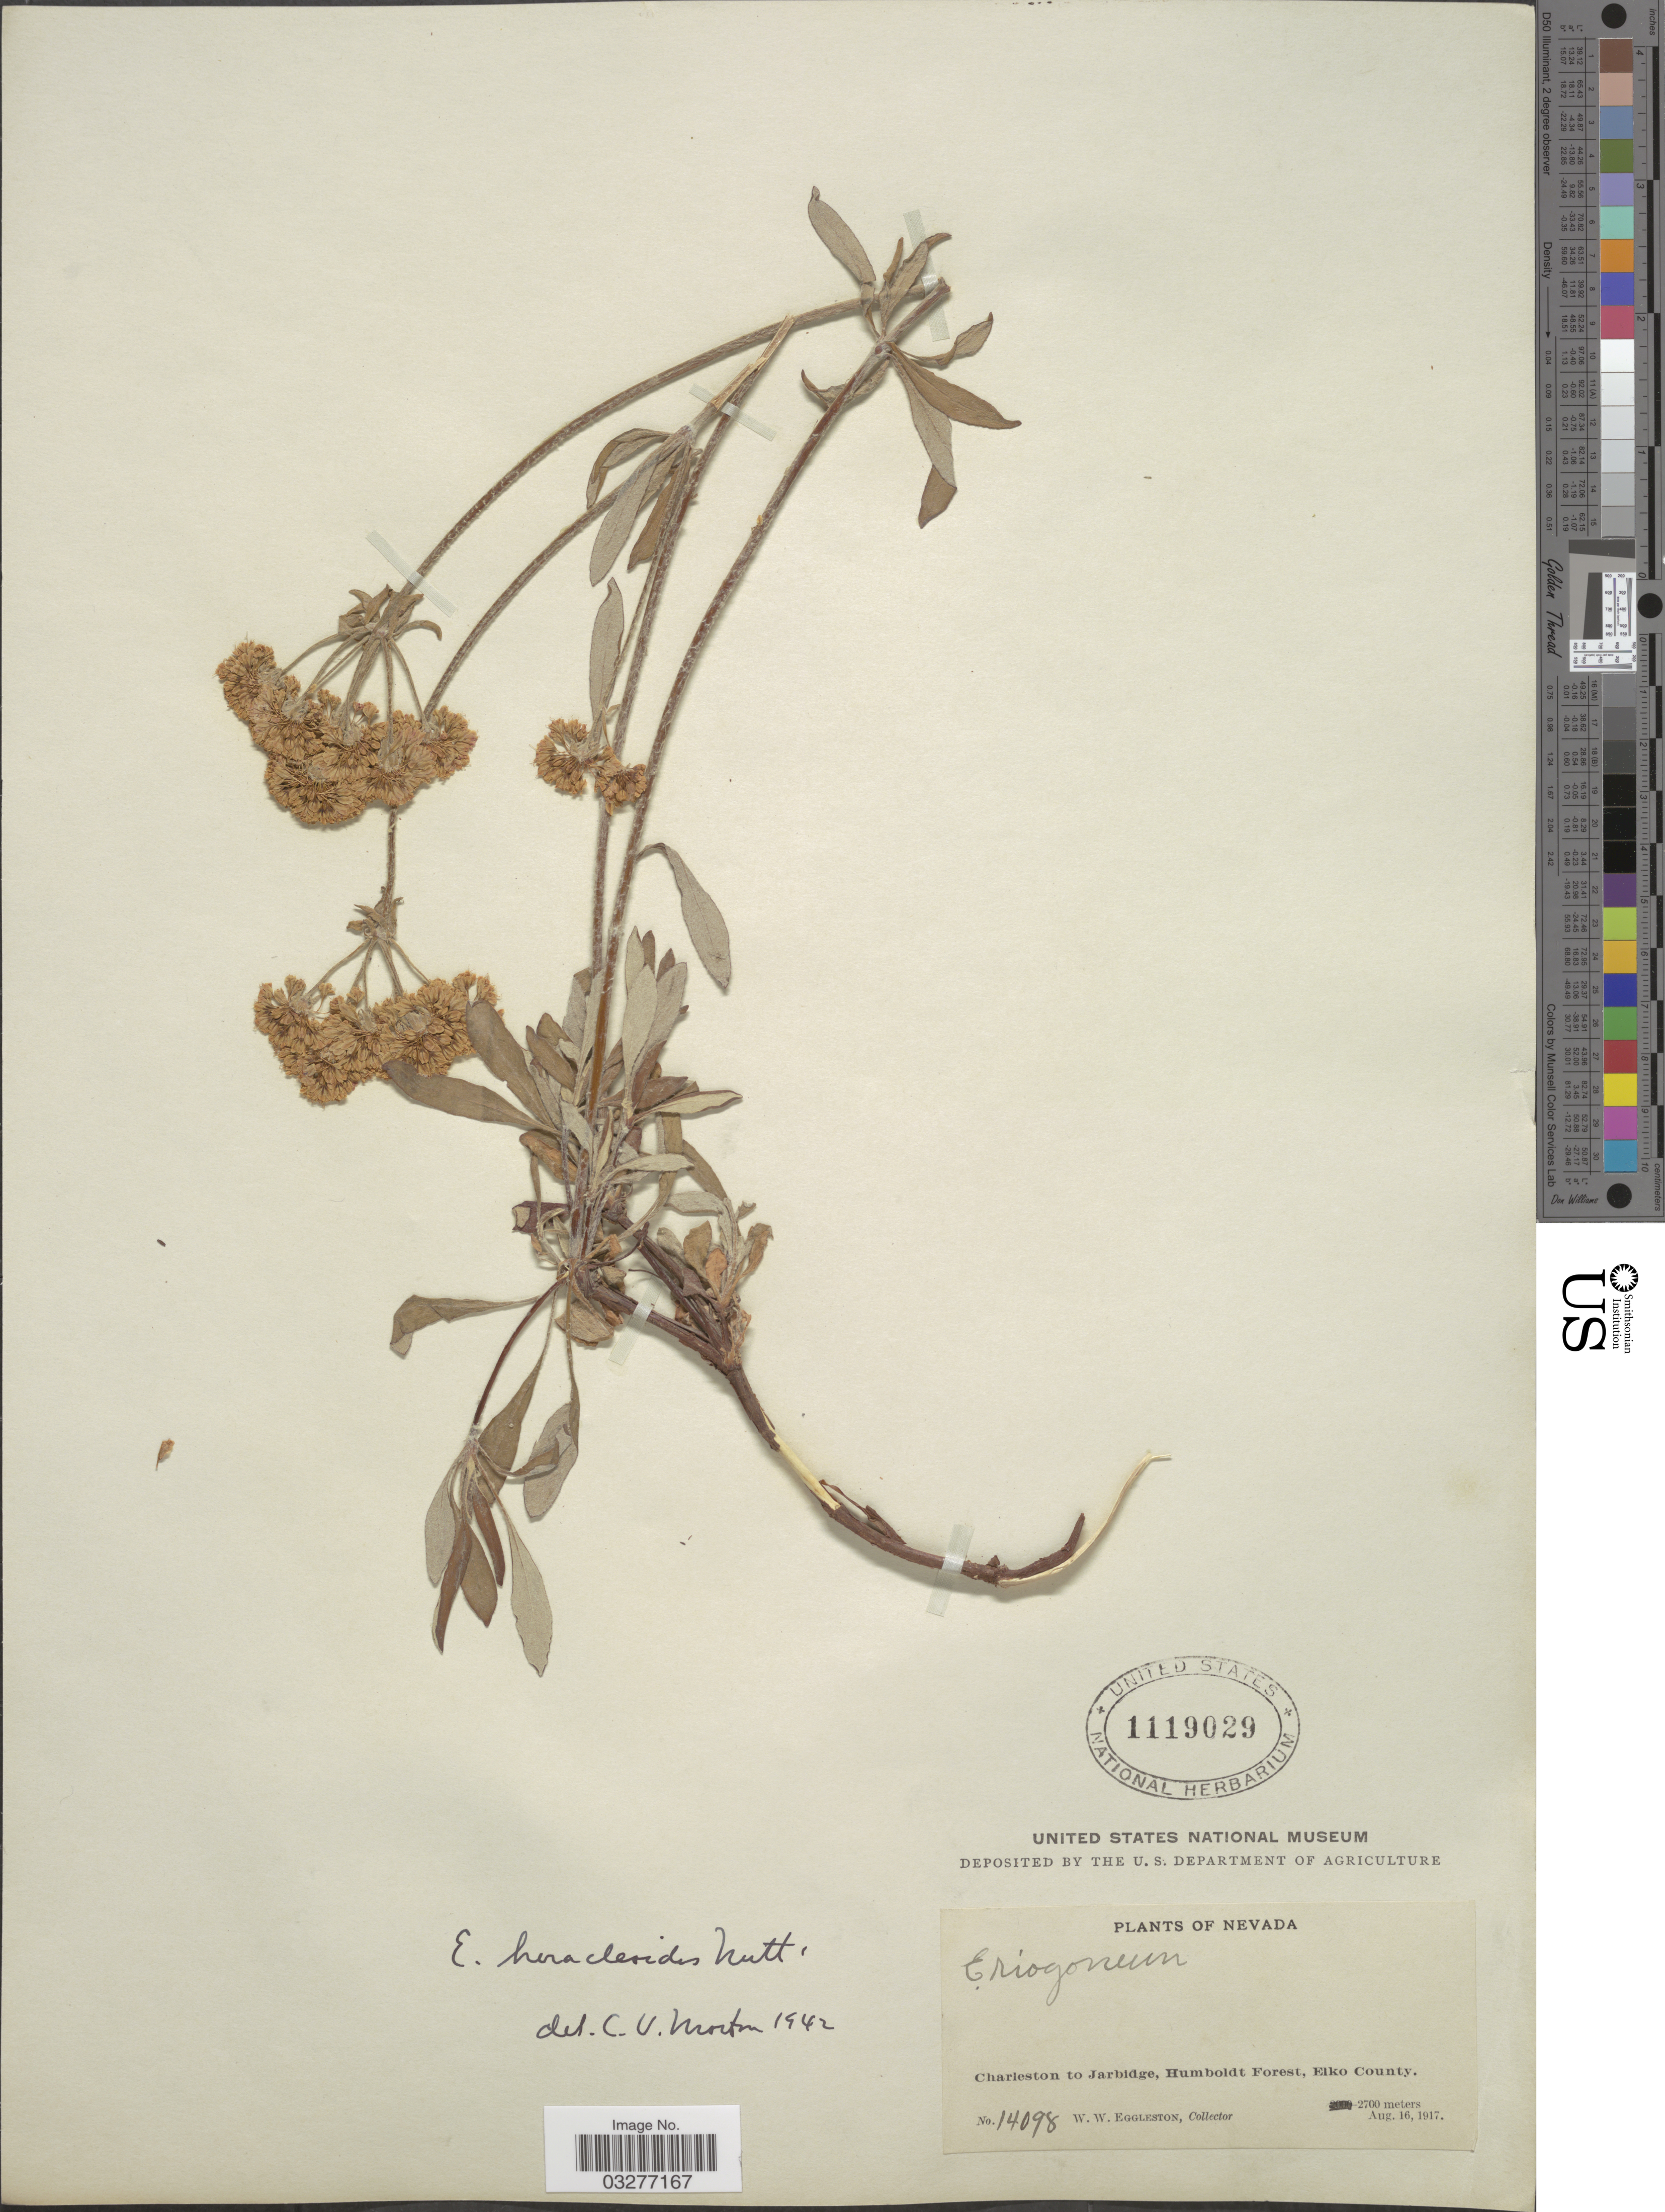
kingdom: Plantae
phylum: Tracheophyta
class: Magnoliopsida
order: Caryophyllales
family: Polygonaceae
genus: Eriogonum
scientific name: Eriogonum heracleoides var. heracleoides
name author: Nutt.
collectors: W. W. Eggleston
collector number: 14098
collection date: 1917-08-16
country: United States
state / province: Nevada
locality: Charleston to Jarbidge, Humboldt Forest, Elko County.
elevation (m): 2700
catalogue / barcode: US 1119029